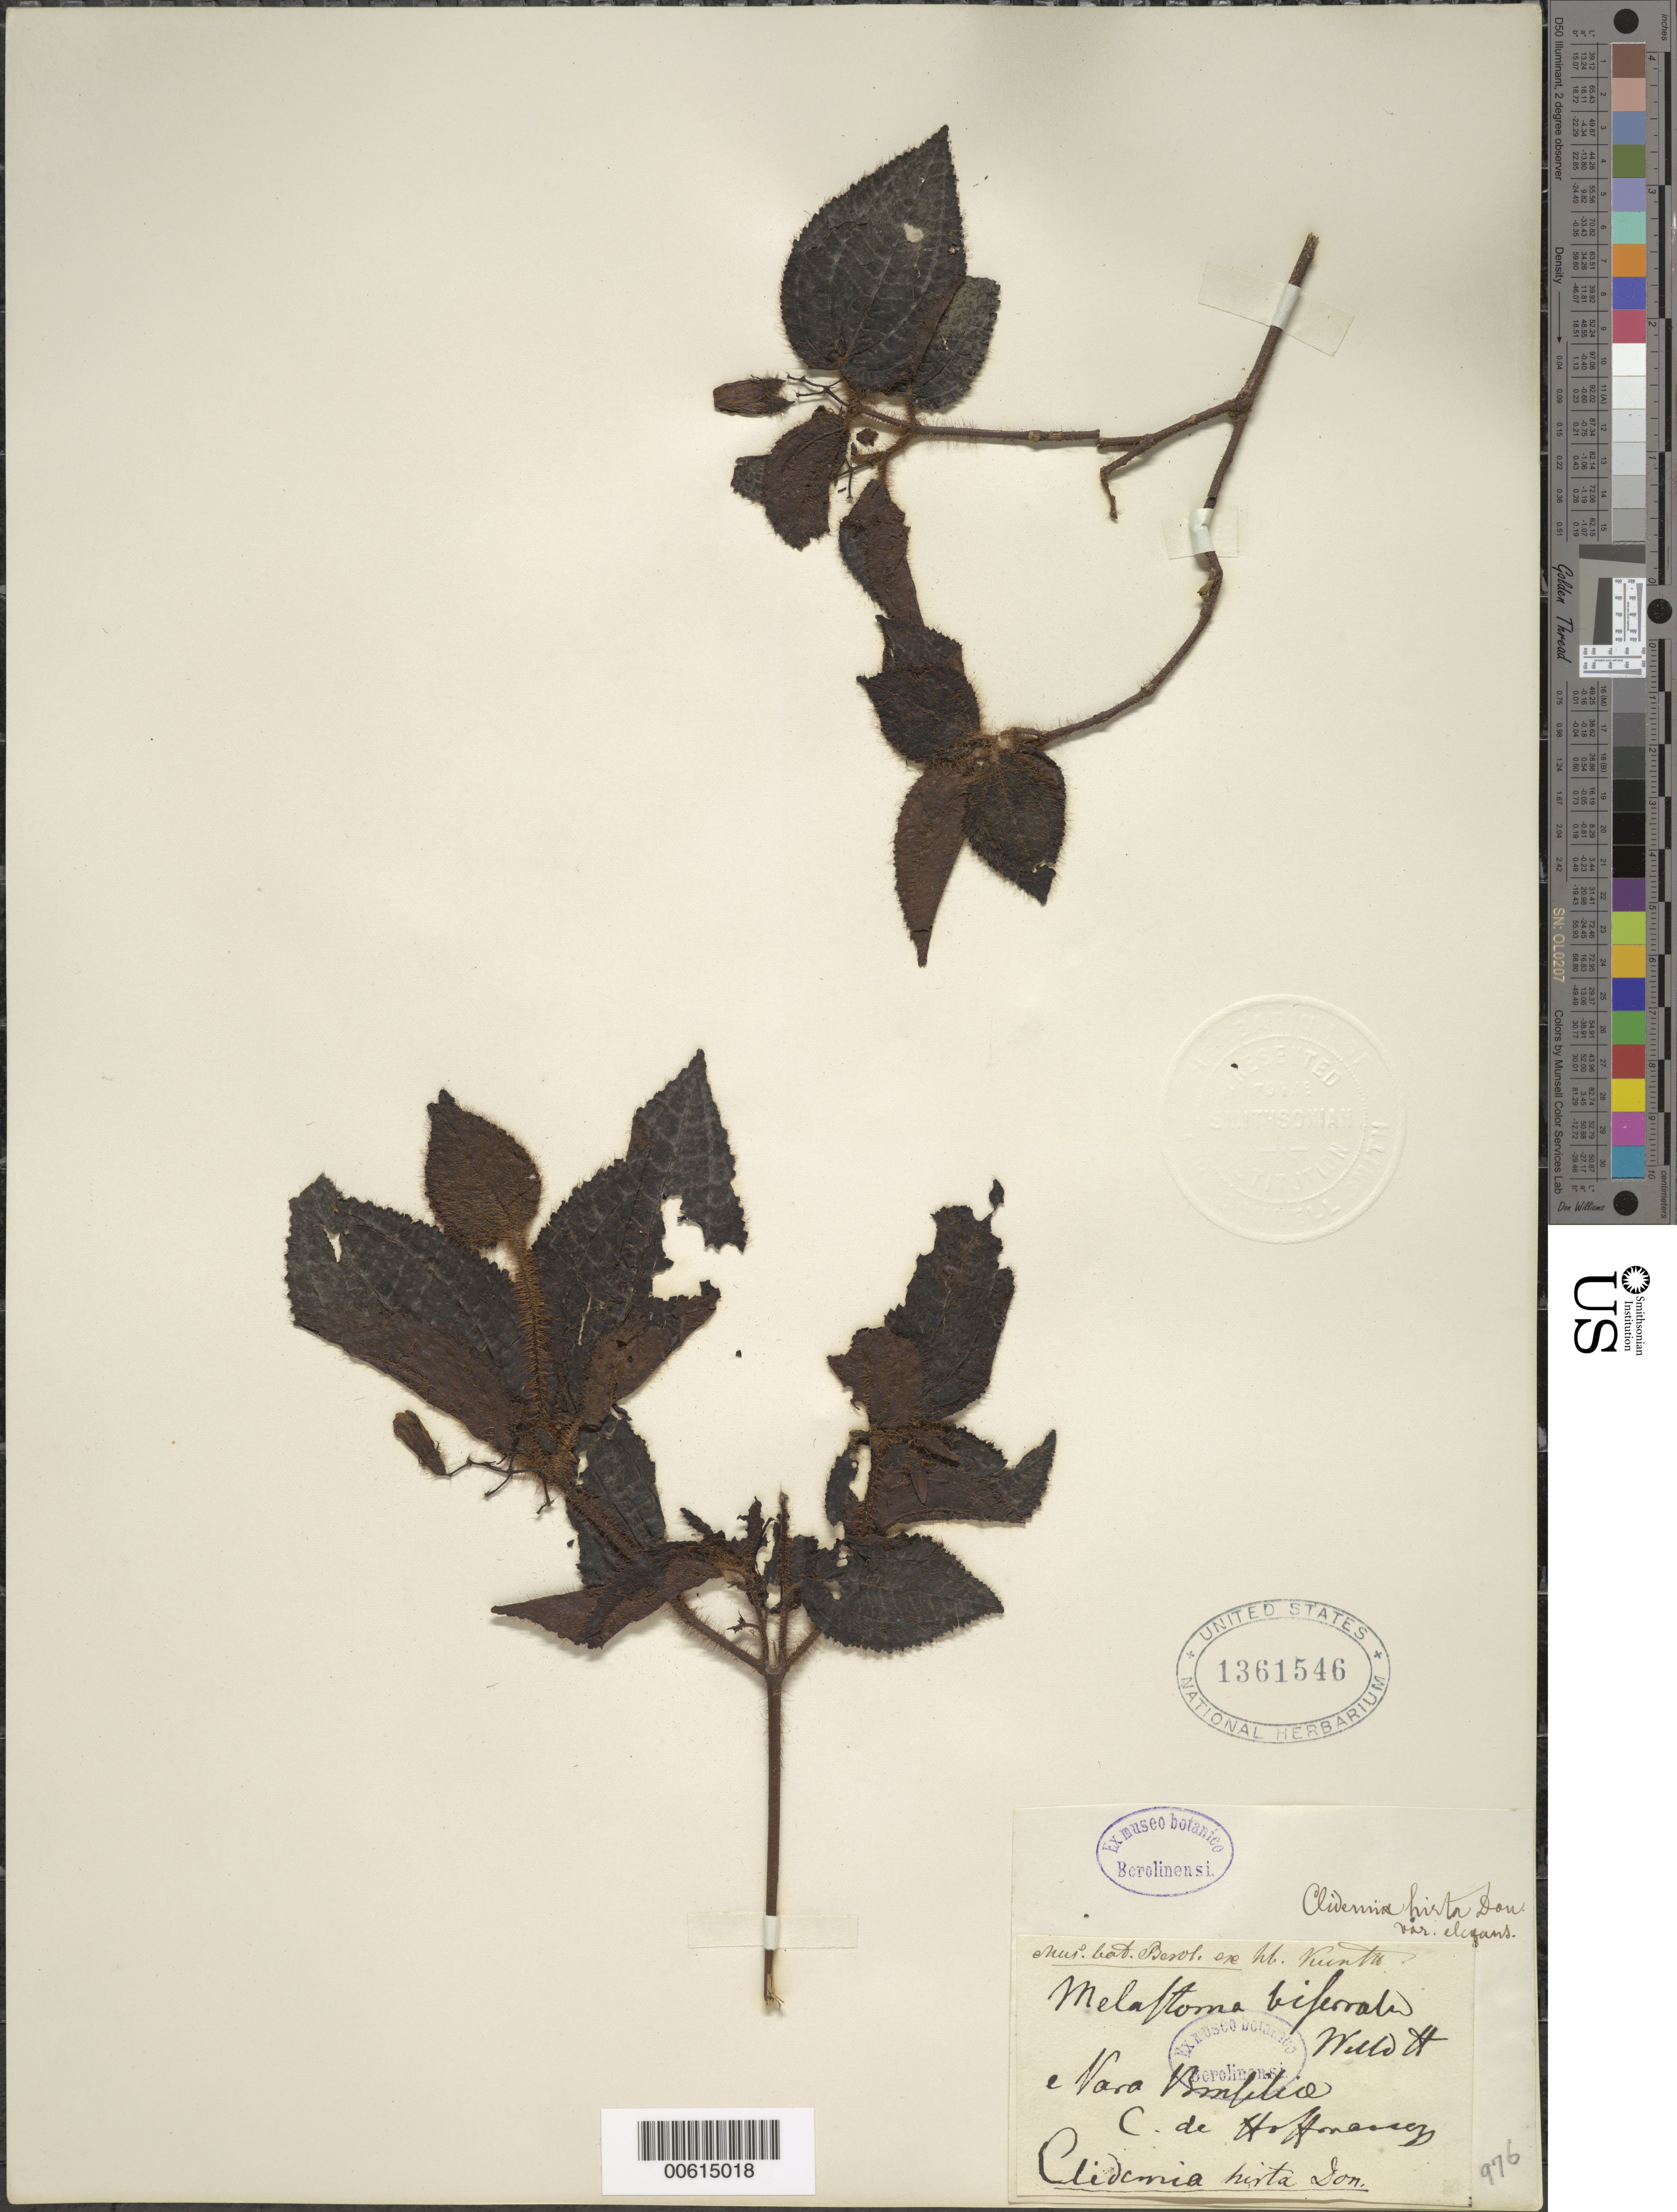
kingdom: Plantae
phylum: Tracheophyta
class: Magnoliopsida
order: Myrtales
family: Melastomataceae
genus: Clidemia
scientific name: Clidemia hirta var. elegans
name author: (Aubl.) Griseb.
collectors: D. Hoffmassey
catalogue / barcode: US 1361546